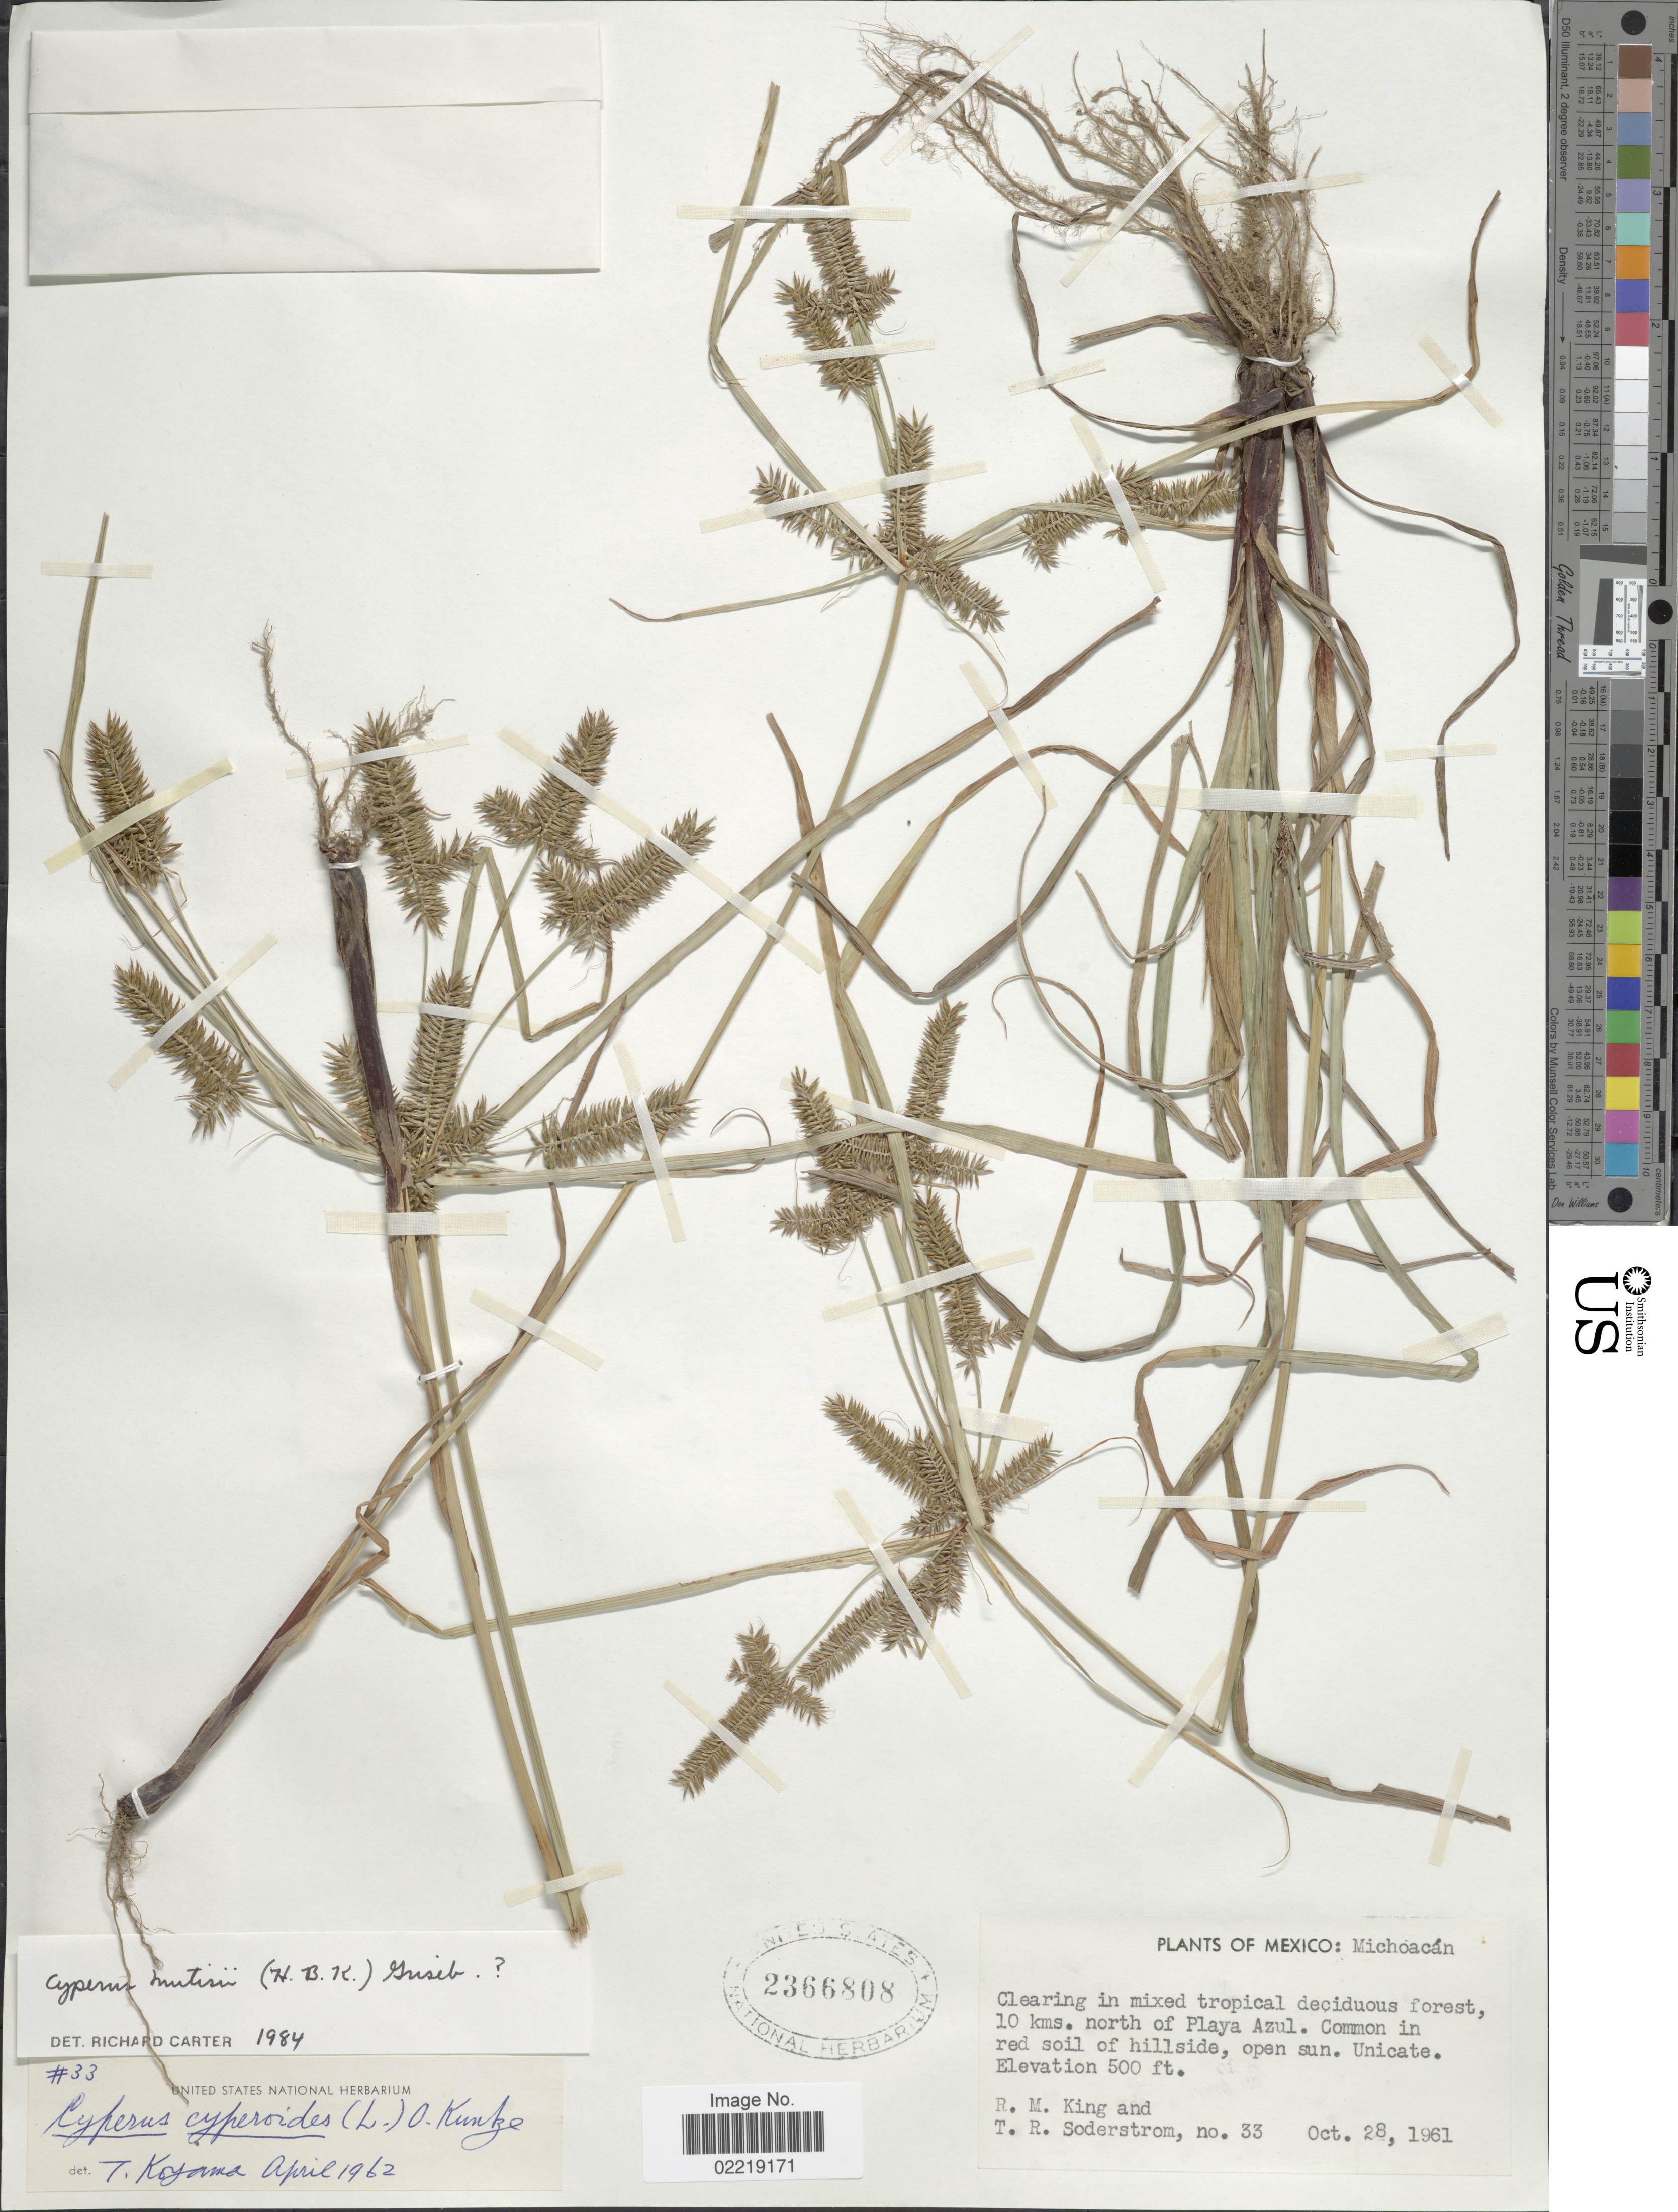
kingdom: Plantae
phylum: Tracheophyta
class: Liliopsida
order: Poales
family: Cyperaceae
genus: Cyperus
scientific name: Cyperus mutisii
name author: (Kunth) Andersson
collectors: R. M. King & T. R. Soderstrom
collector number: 33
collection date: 1961-10-28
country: Mexico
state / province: Michoacán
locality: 10 kms. north of Playa Azul.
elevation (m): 152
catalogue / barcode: US 2366808